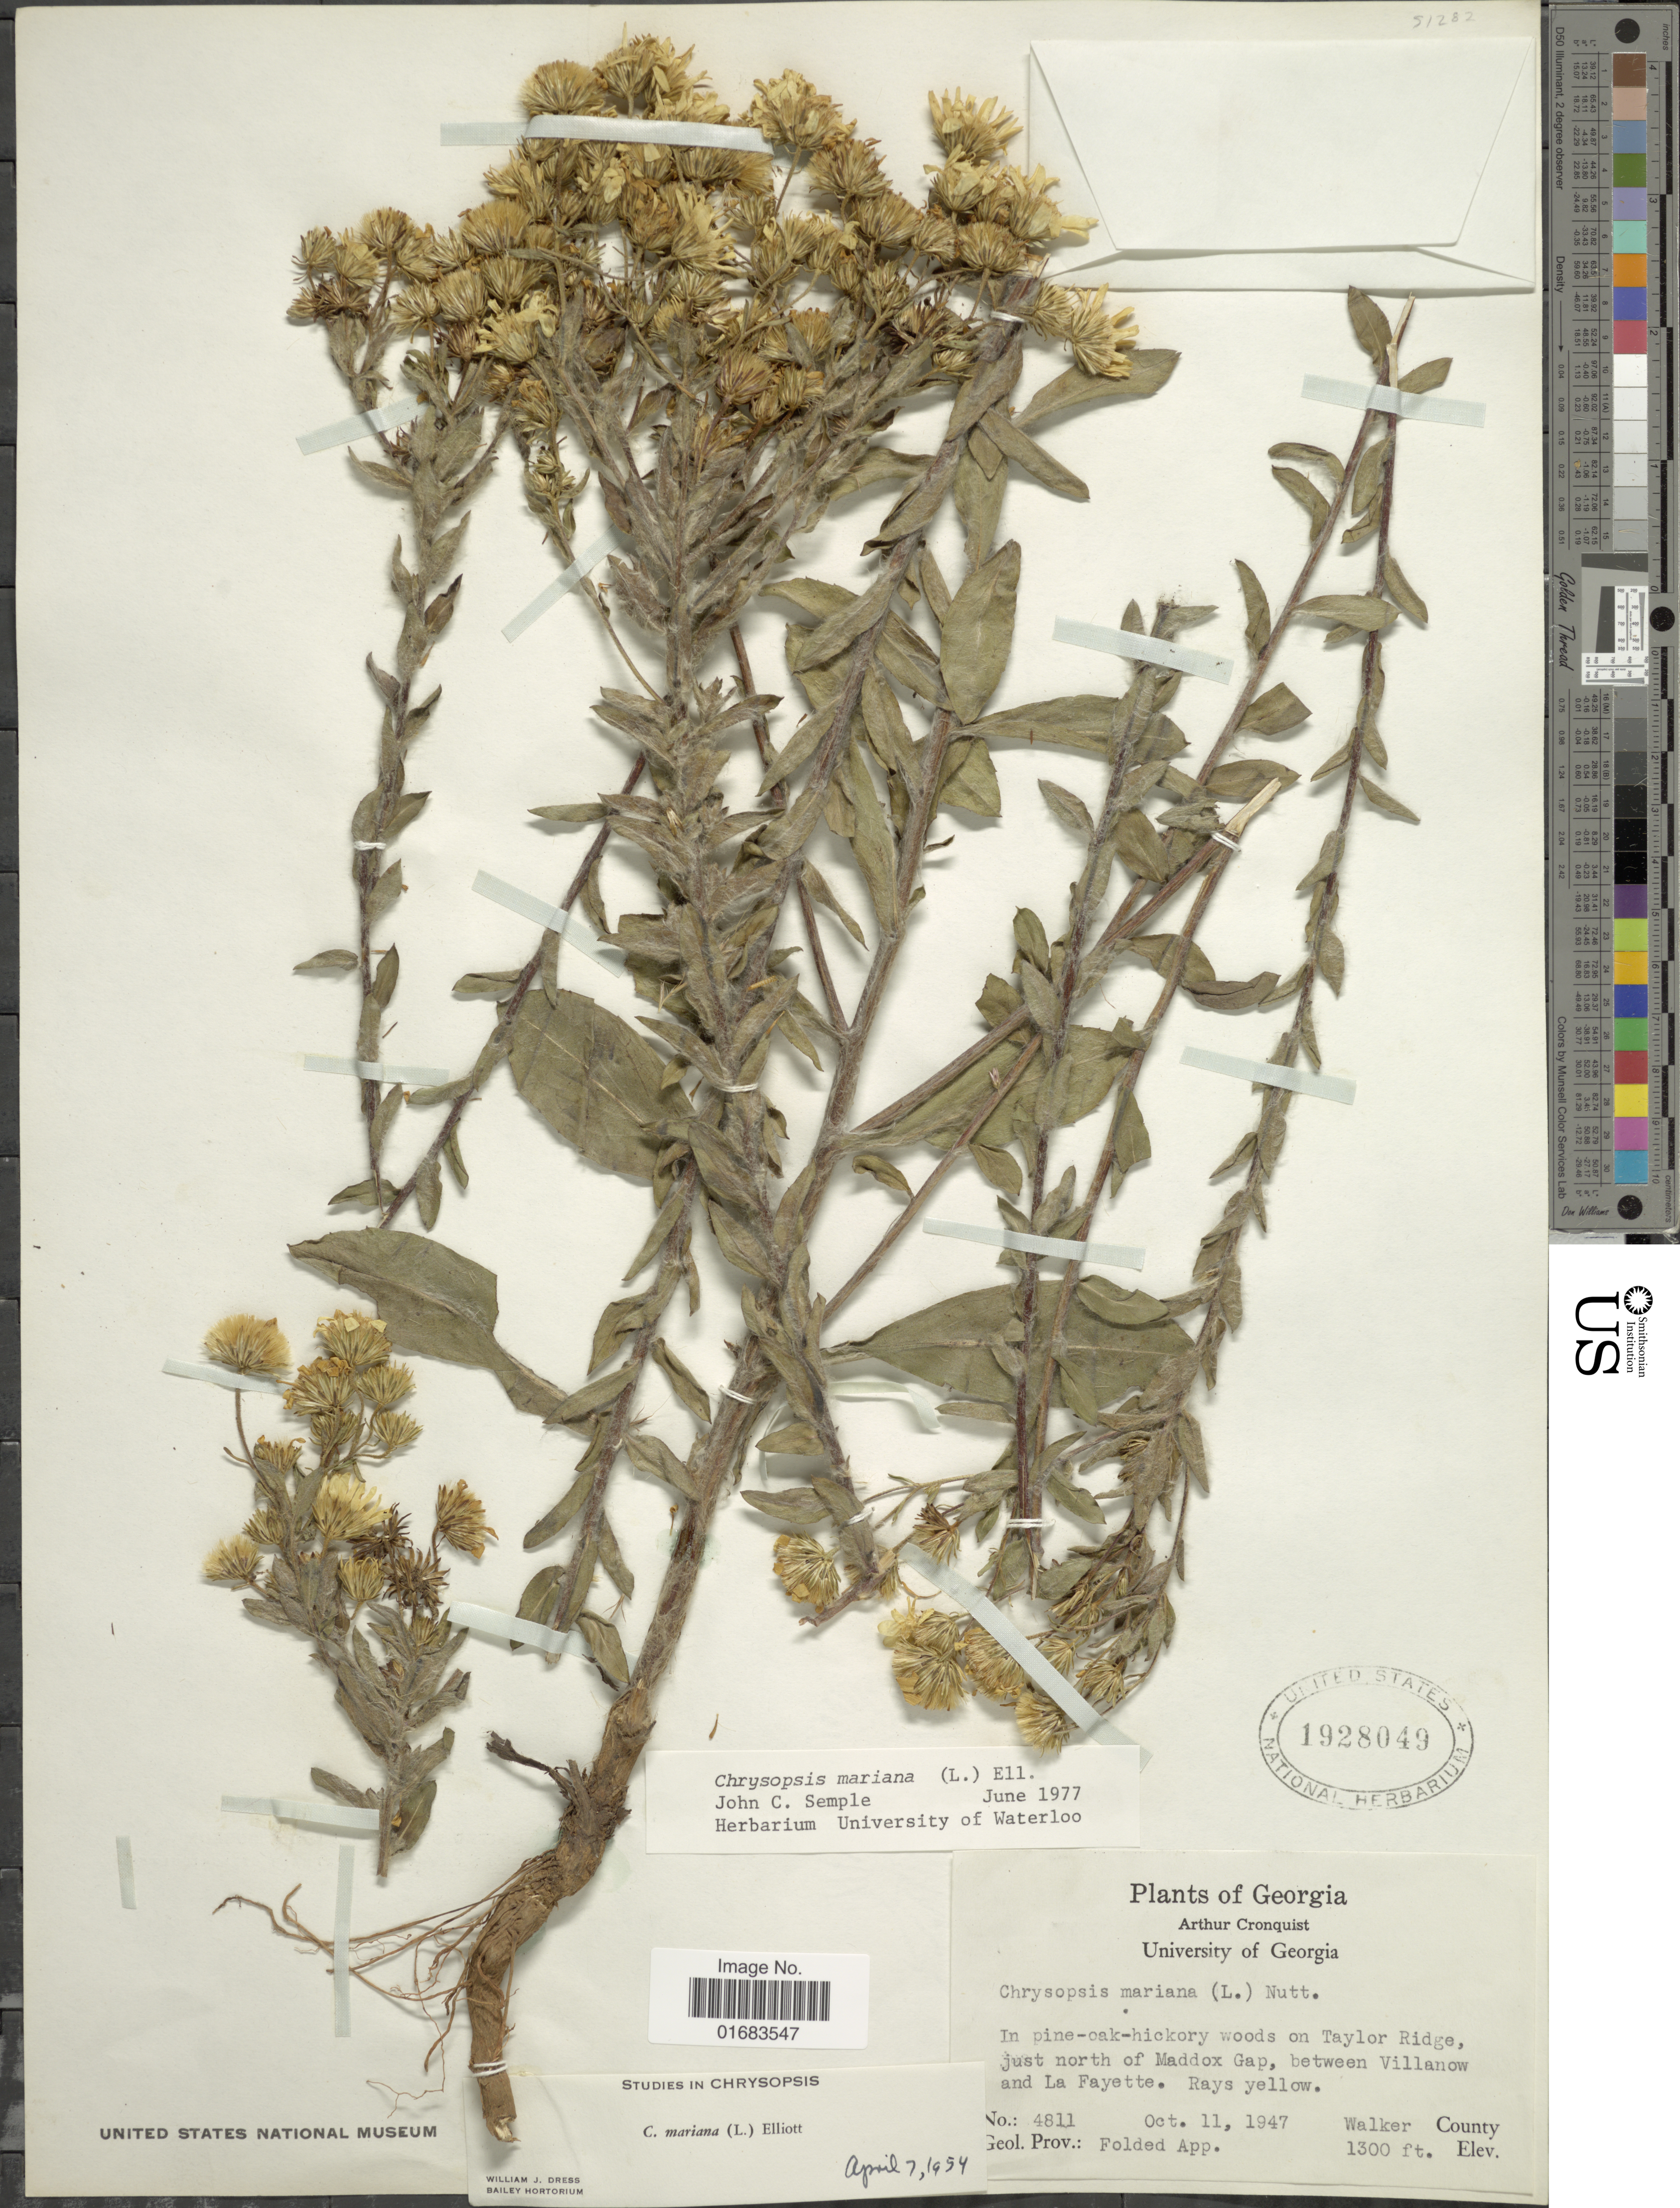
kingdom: Plantae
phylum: Tracheophyta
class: Magnoliopsida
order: Asterales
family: Asteraceae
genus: Chrysopsis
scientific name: Chrysopsis mariana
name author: (L.) Elliott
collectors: A. J. Cronquist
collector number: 4811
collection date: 1947-10-11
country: United States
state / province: Georgia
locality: On Taylor Ridge just north of Maddox Gap. between Villanow and La Fayette, Rays yellow. Walker County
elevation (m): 396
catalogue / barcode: US 1928049